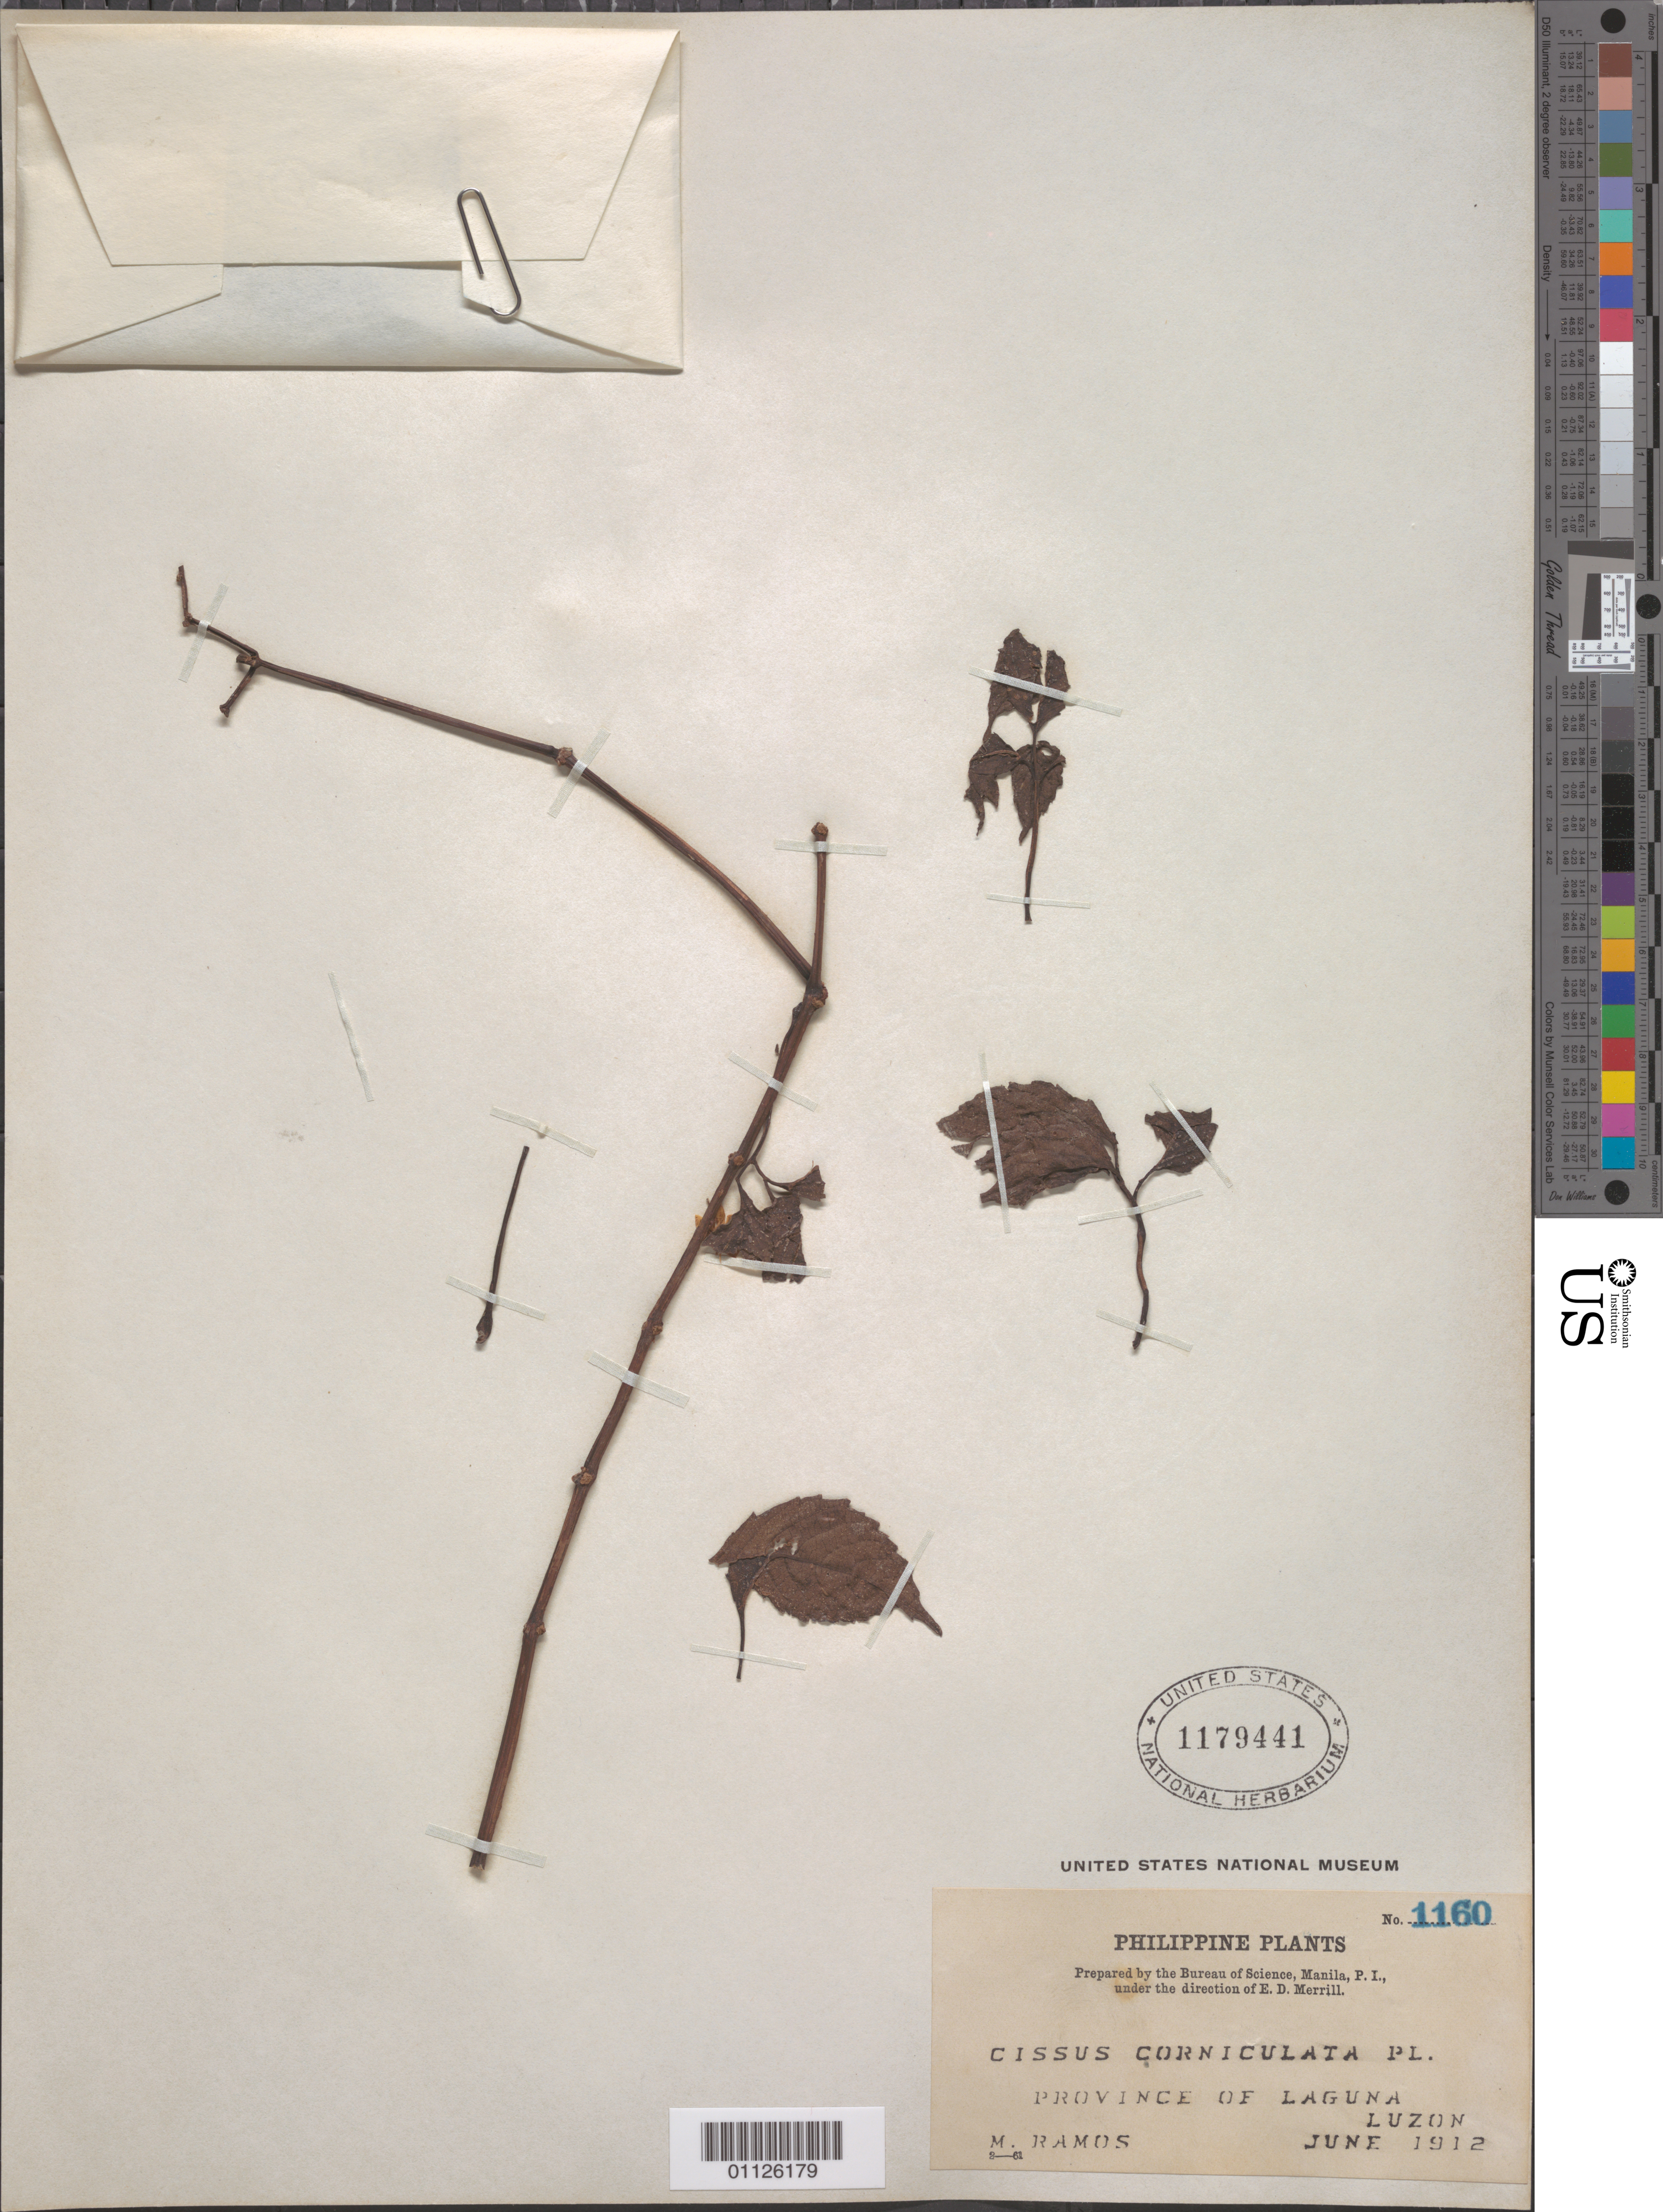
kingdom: Plantae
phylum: Tracheophyta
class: Magnoliopsida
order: Vitales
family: Vitaceae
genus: Cissus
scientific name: Cissus corniculata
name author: (Benth.) Planch.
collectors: M. Ramos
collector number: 1160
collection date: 1912-06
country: Philippines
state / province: Calabarzon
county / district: Laguna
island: Luzon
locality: Luzon.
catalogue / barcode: US 1179441